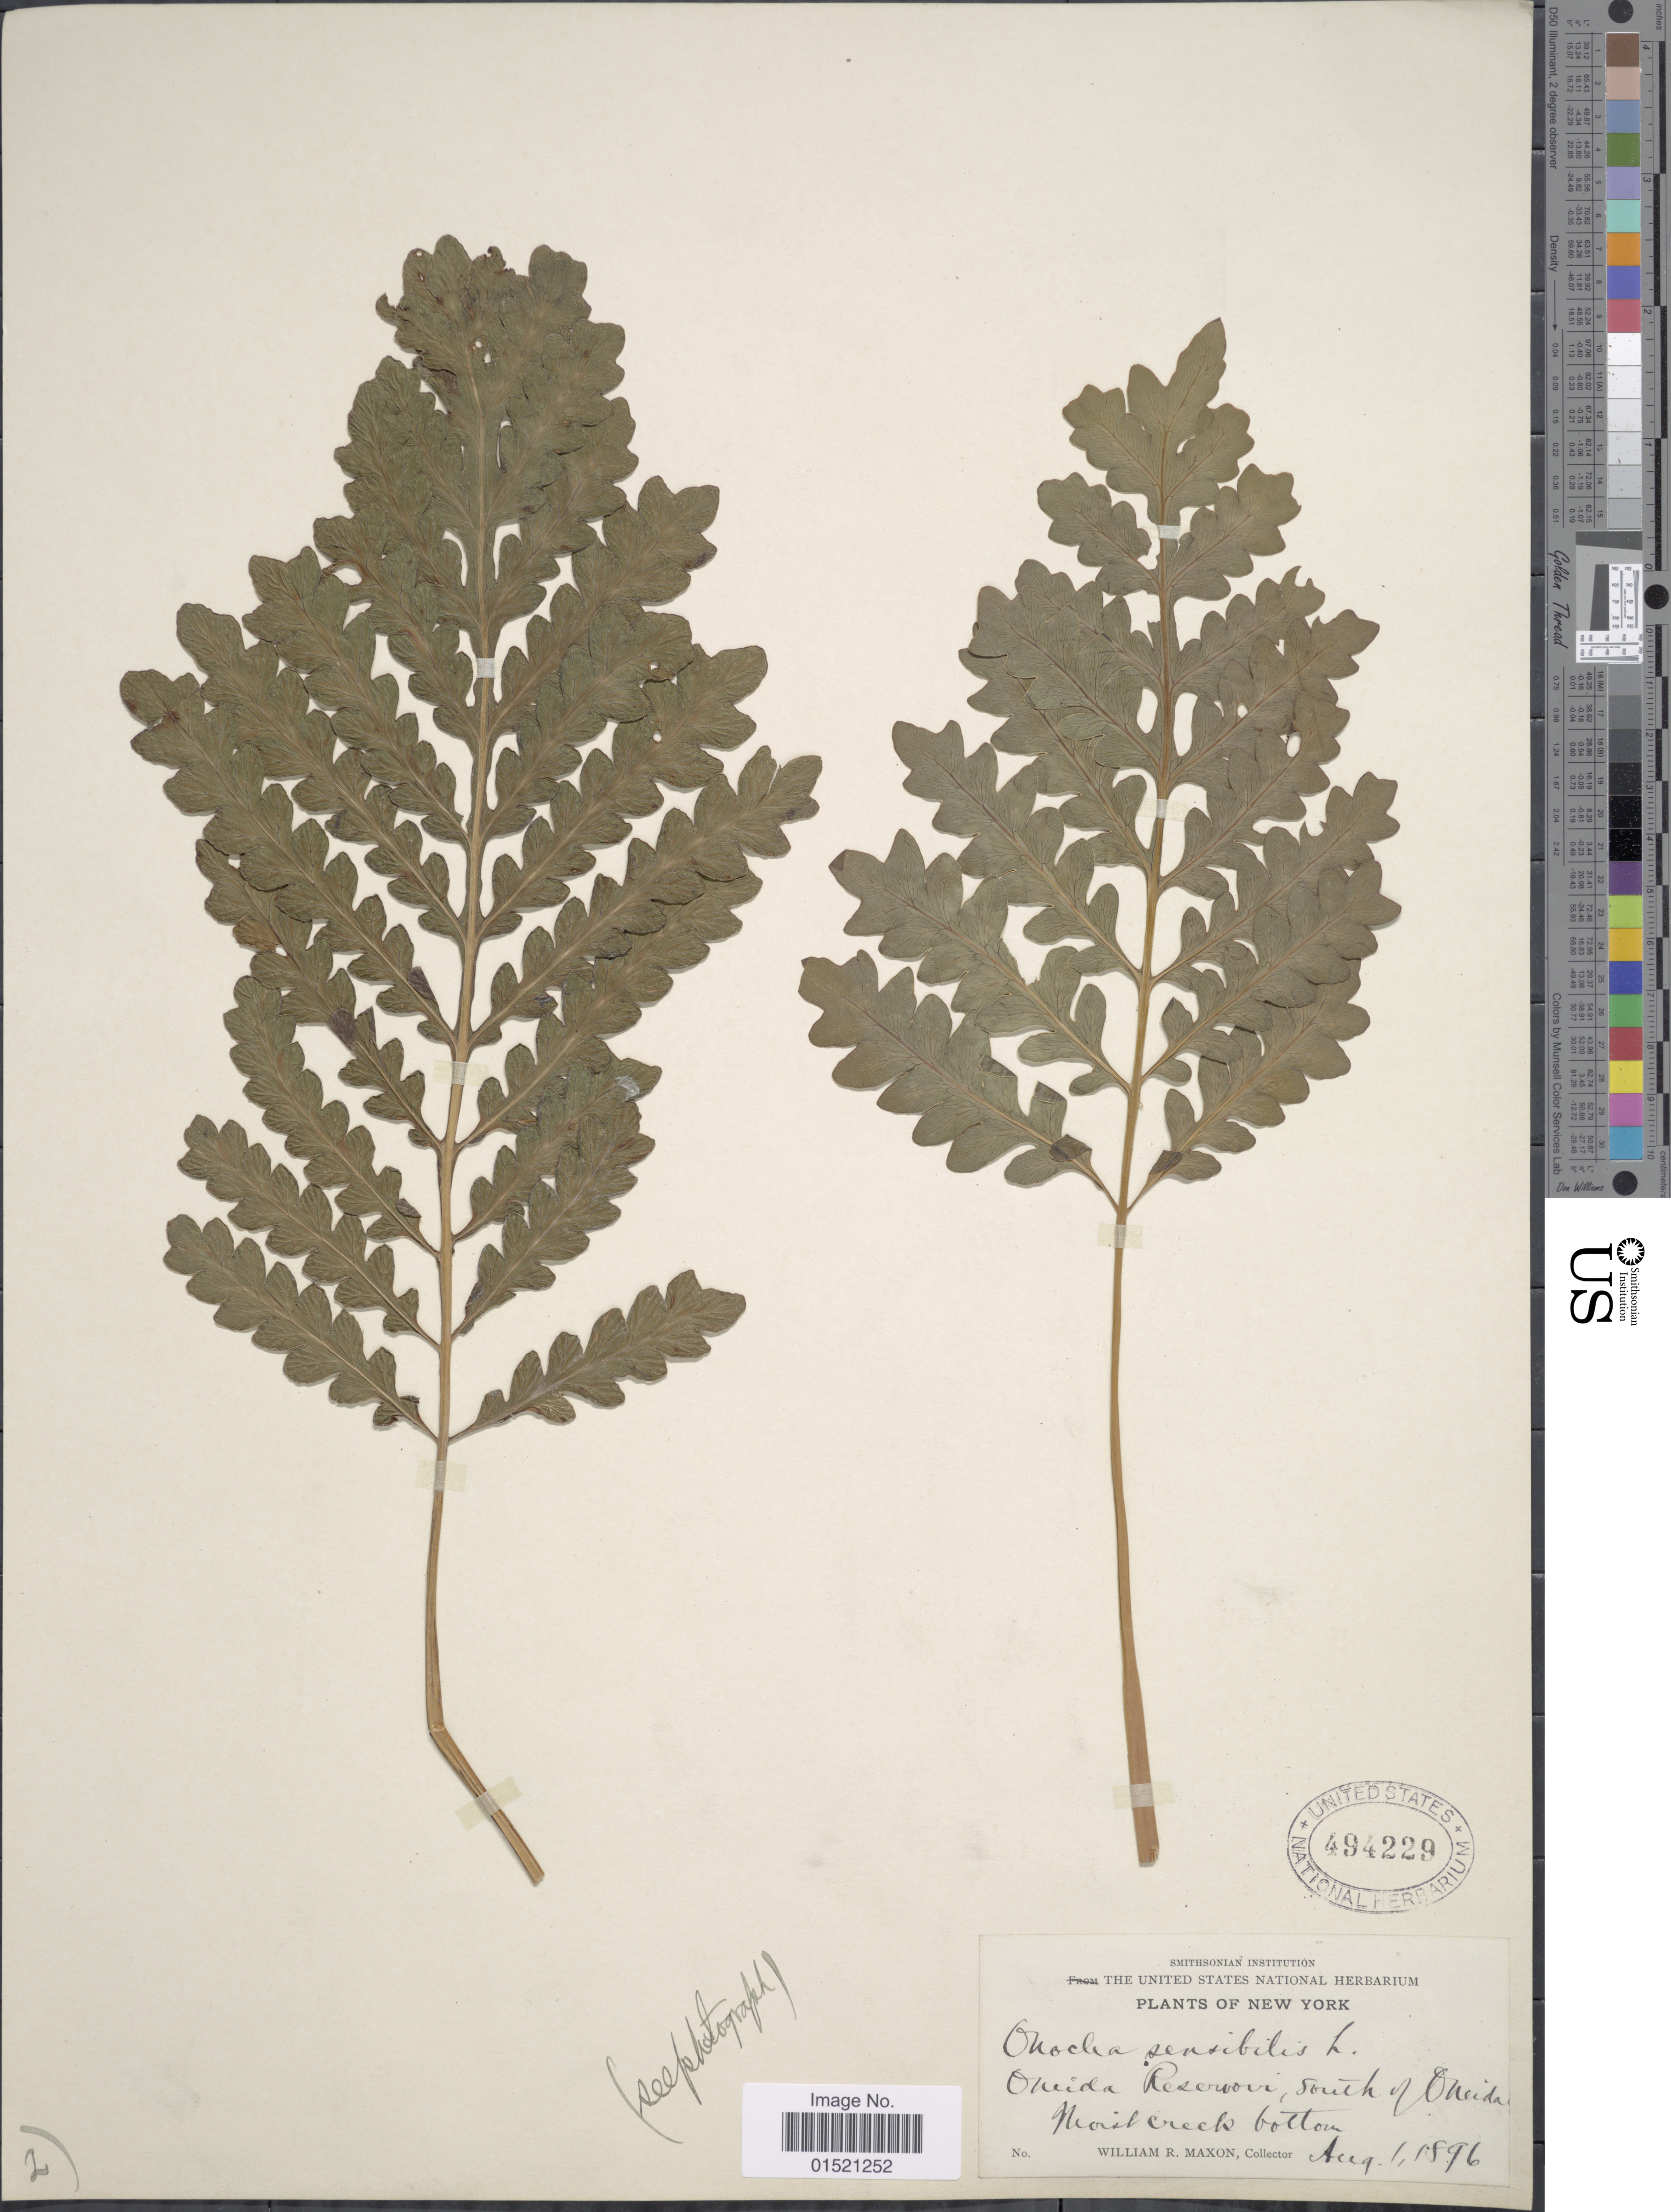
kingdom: Plantae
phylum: Tracheophyta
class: Polypodiopsida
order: Polypodiales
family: Onocleaceae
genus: Onoclea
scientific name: Onoclea sensibilis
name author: L.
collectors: W. R. Maxon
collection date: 1896-08-01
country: United States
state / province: New York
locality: Oneida Reservoir, south of Oneida, Moist creek bottom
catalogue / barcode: US 494229